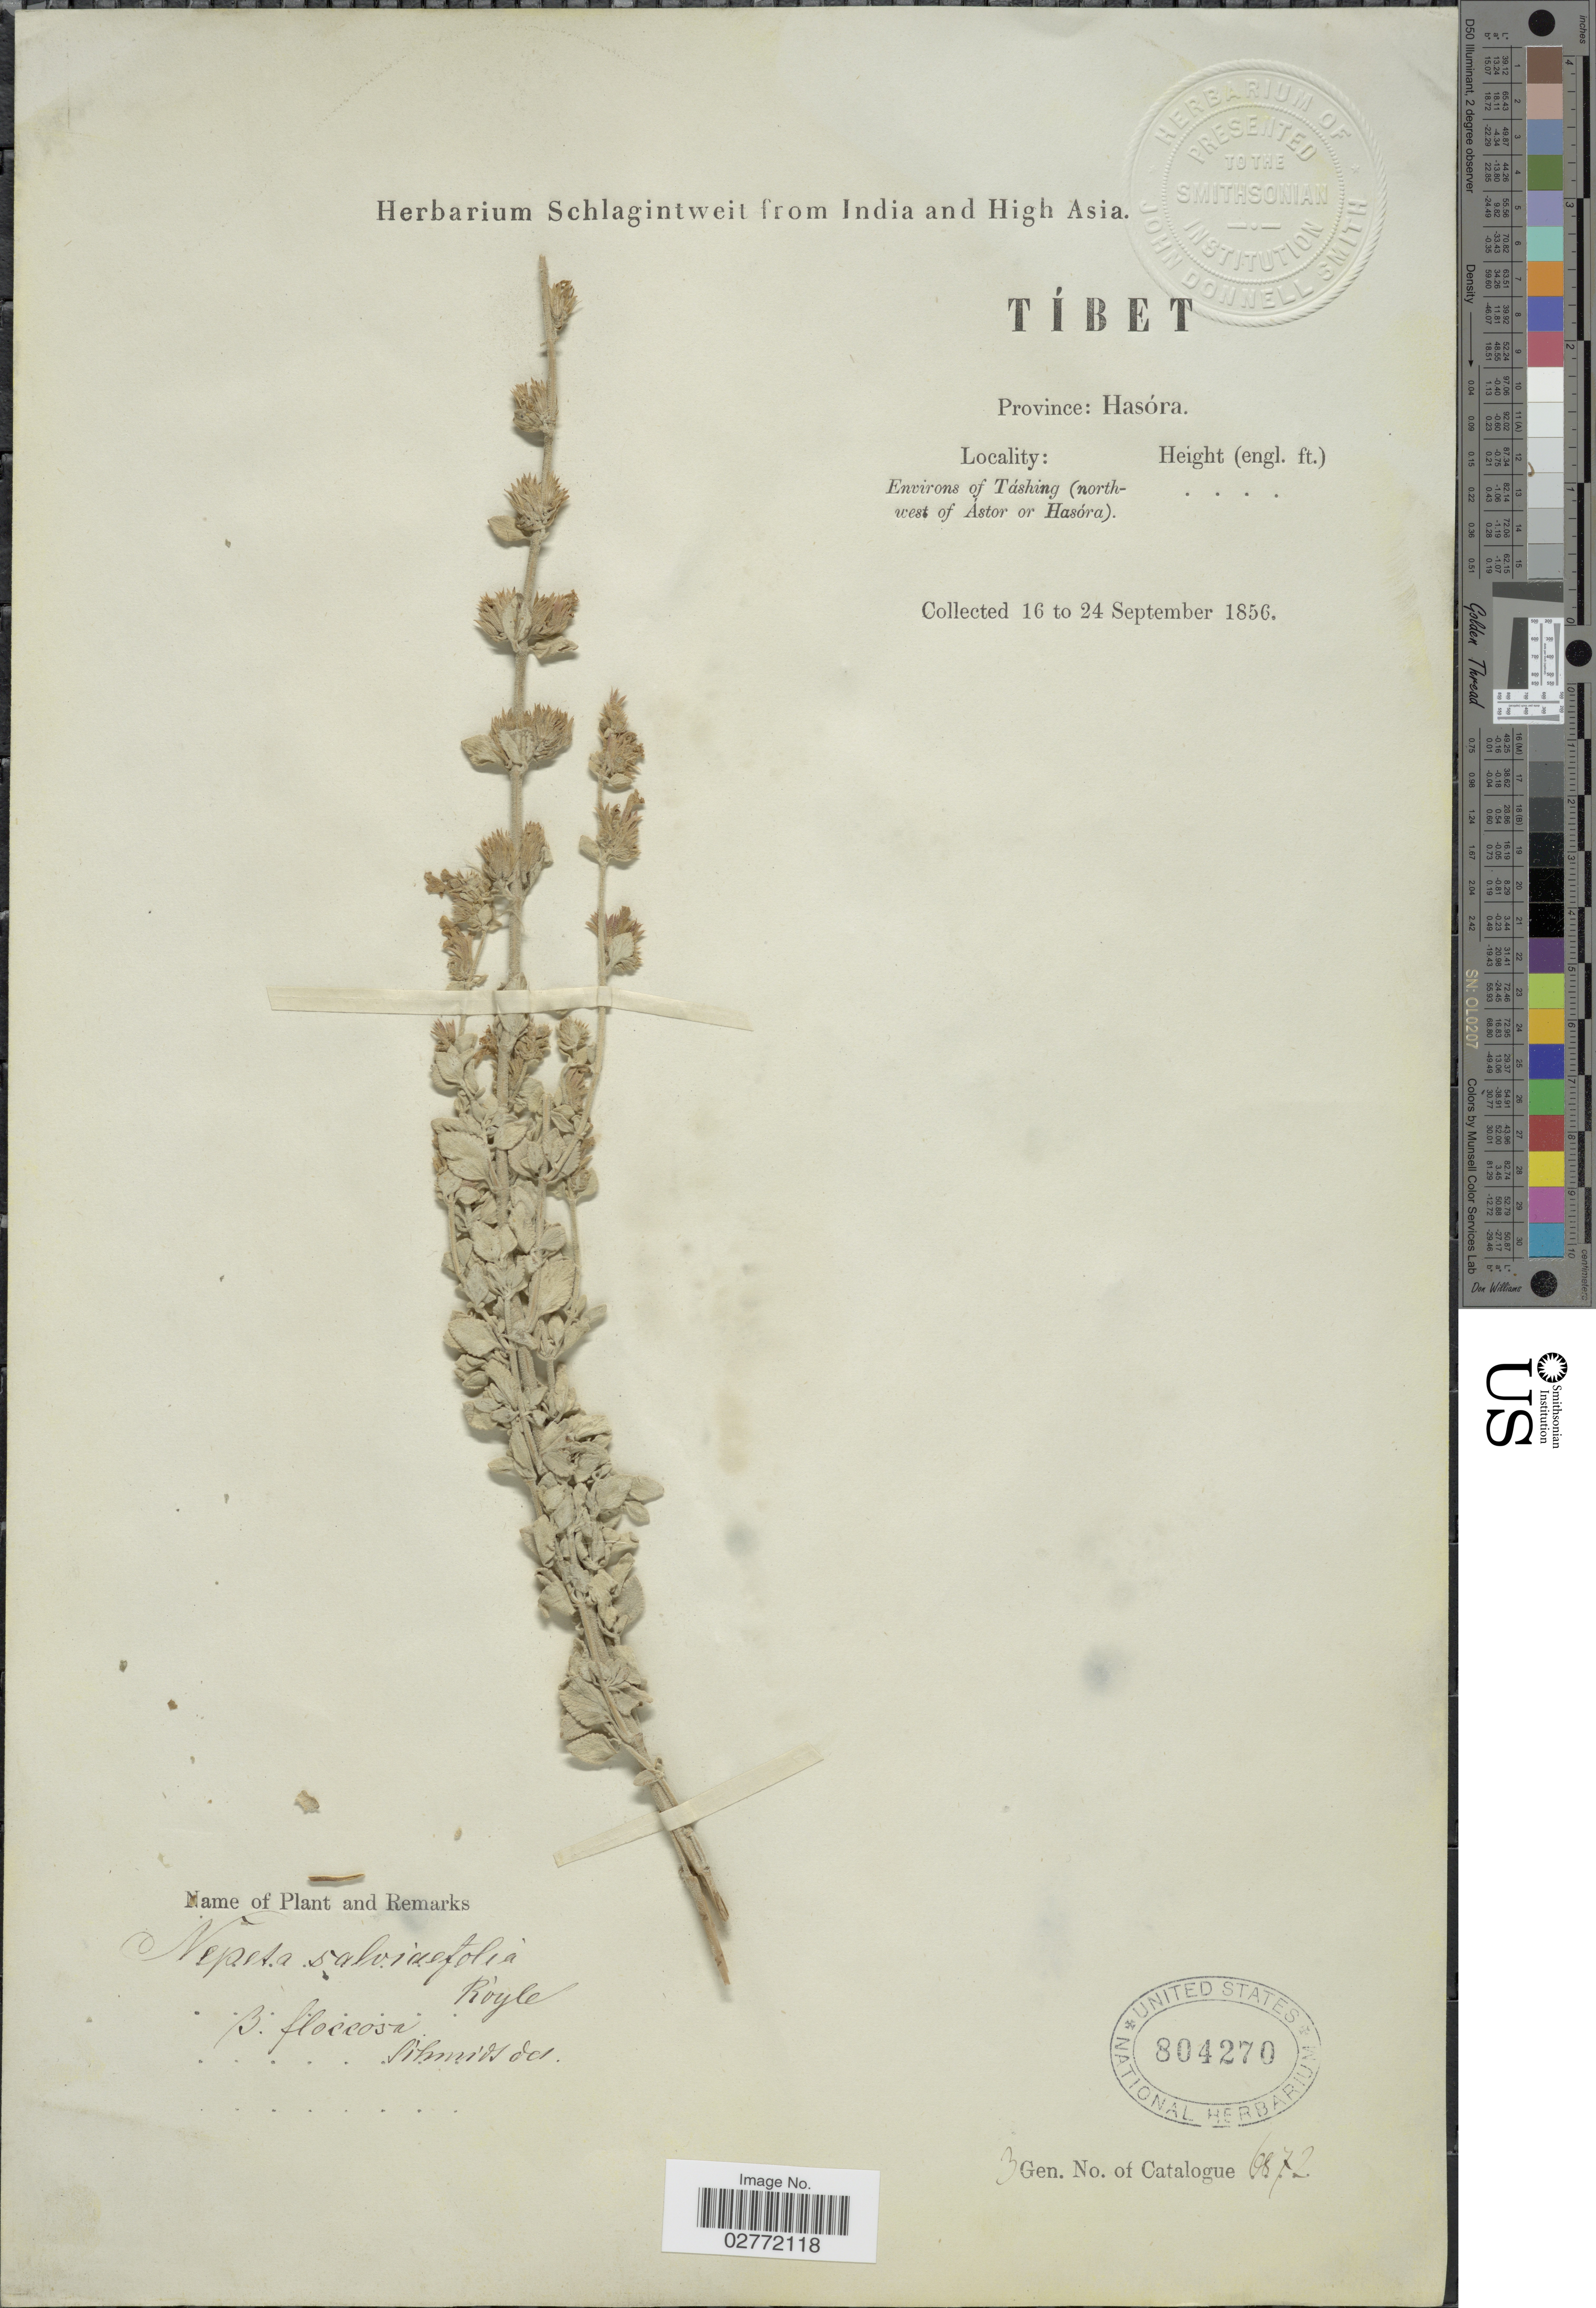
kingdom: Plantae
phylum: Tracheophyta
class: Magnoliopsida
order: Lamiales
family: Lamiaceae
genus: Nepeta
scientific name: Nepeta salviifolia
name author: Pers.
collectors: ex herb. Schlagintweit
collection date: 1856-09-16/1856-09-24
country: China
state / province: Xizang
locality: Tíbet, Province Hasóra. Environs of Táshing (northwest of Astor or Hasóra).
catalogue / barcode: US 804270